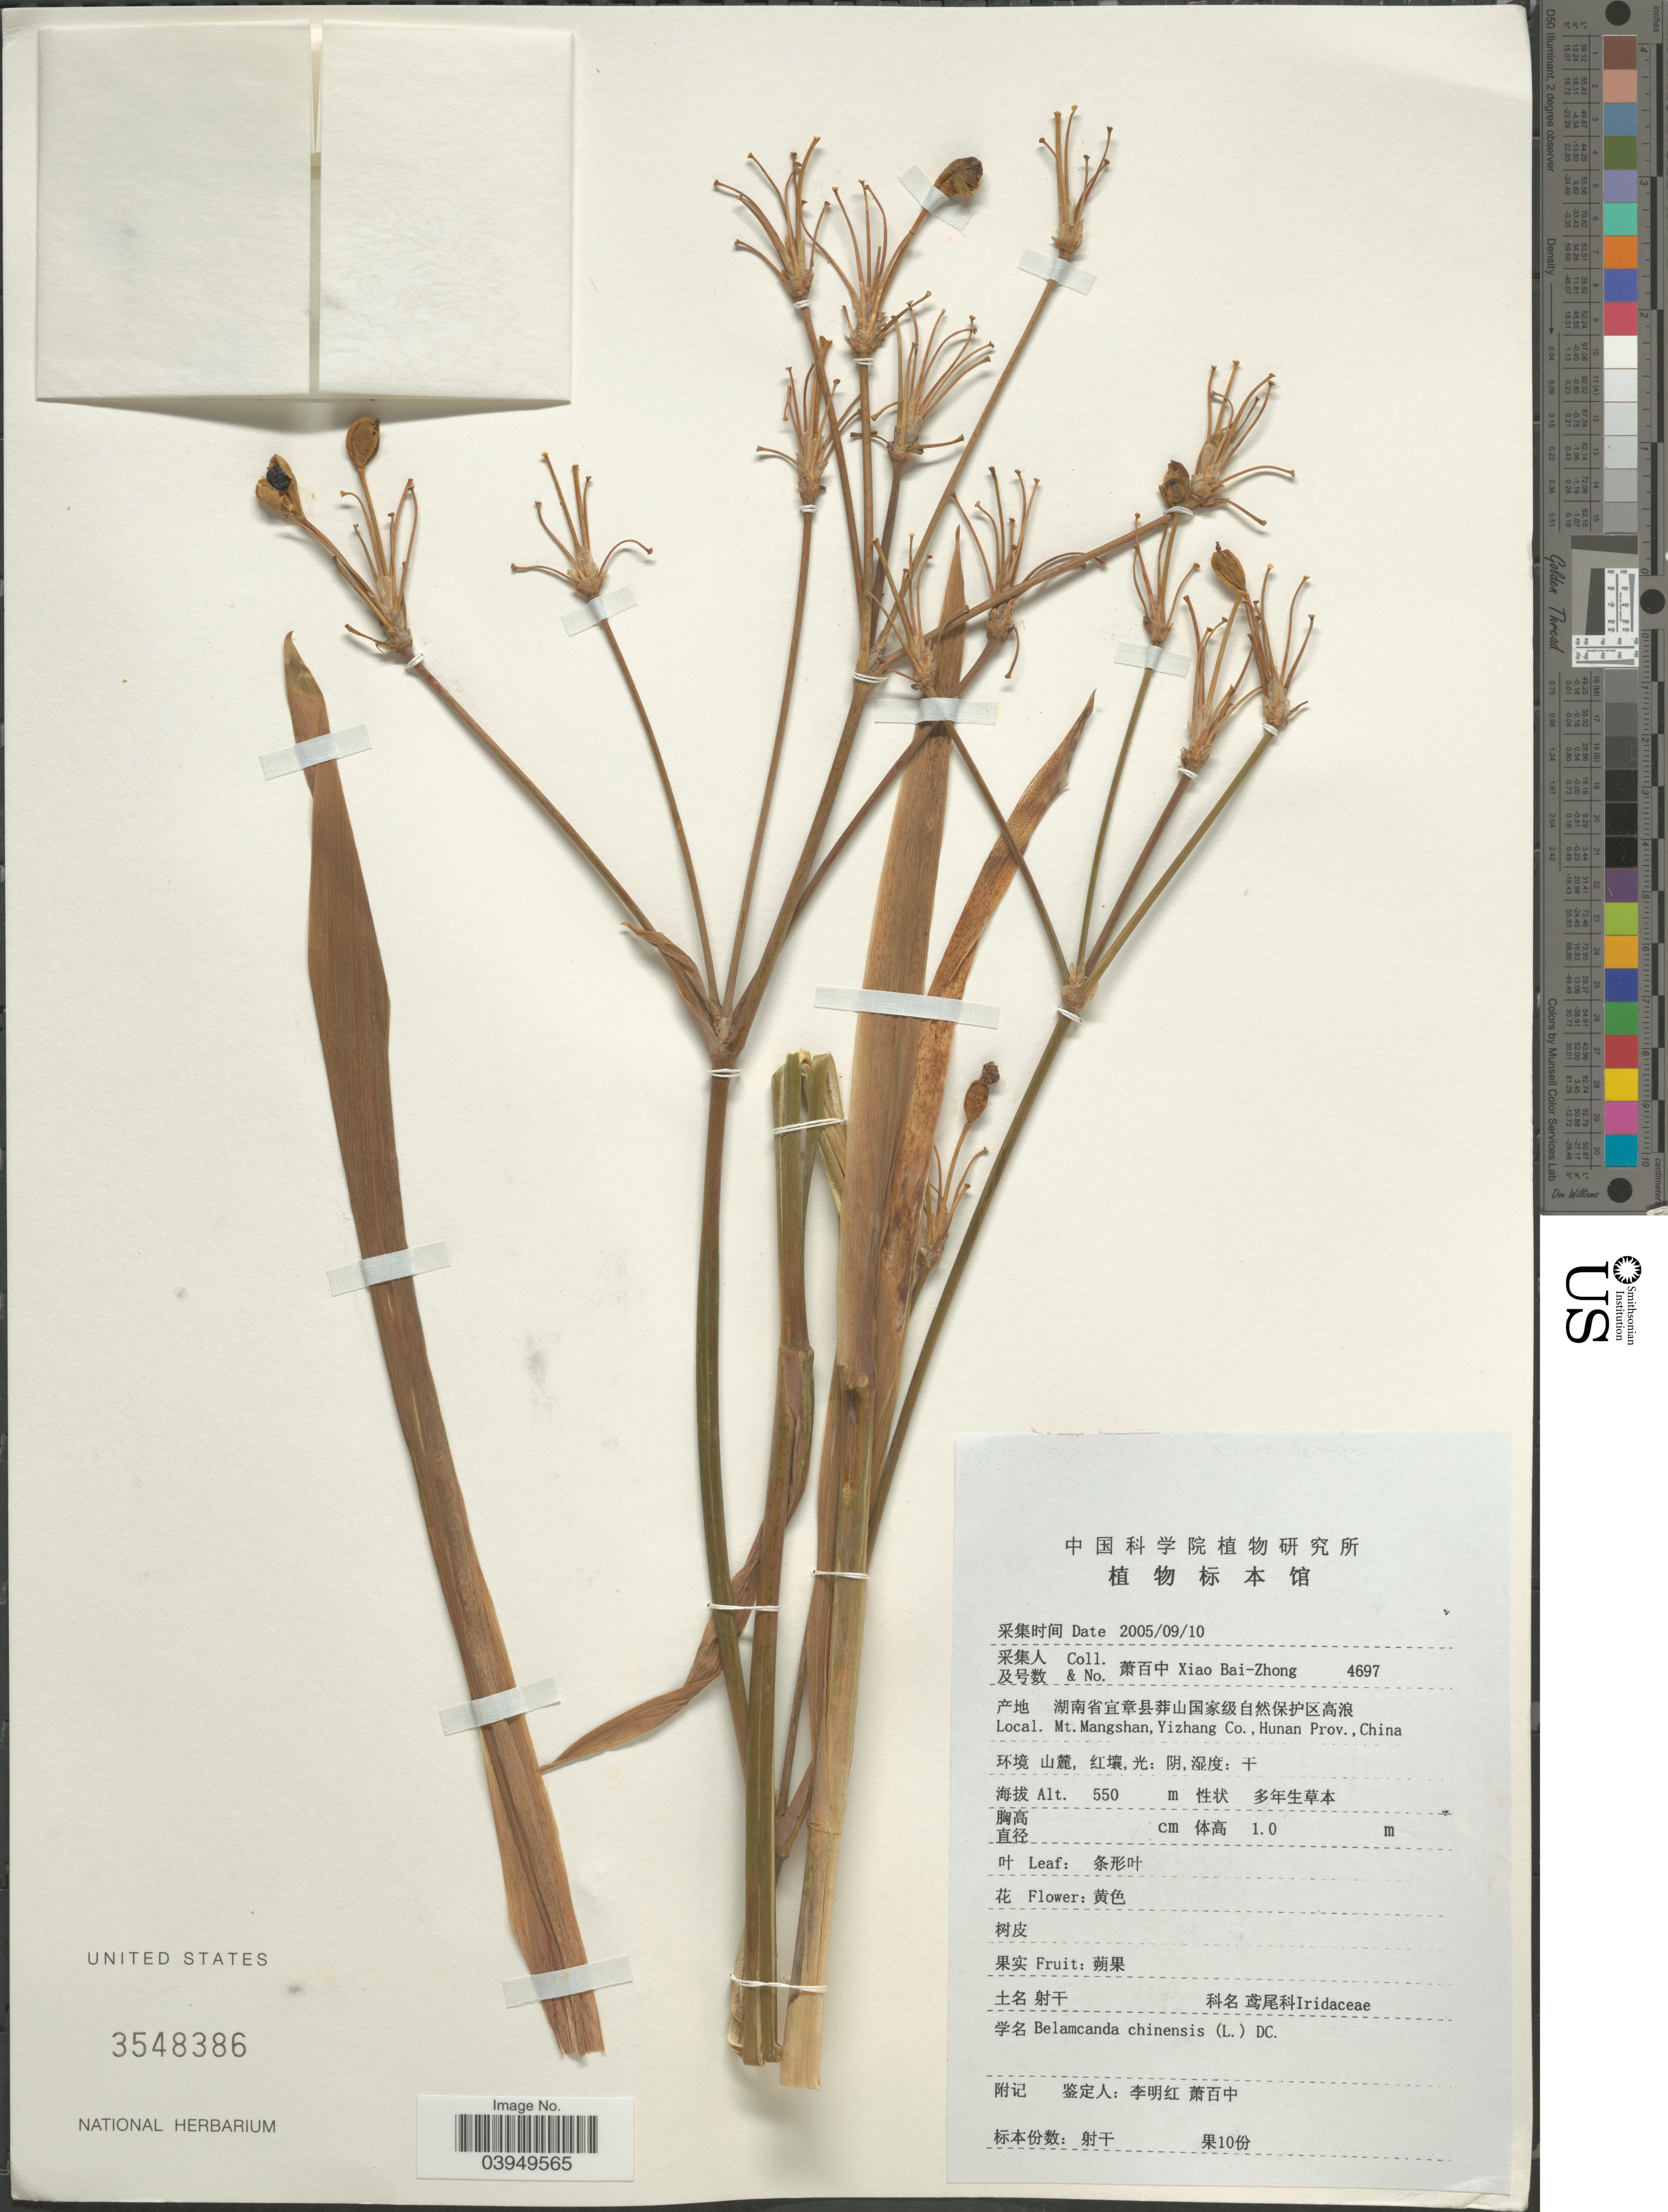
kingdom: Plantae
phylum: Tracheophyta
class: Liliopsida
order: Asparagales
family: Iridaceae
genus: Iris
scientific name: Iris chinensis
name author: Curtis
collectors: B. Z. Xiao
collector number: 4697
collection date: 2005-09-10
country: China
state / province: Hunan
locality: Mt. Manhsgan, Yizhang Co.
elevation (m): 550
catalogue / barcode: US 3548386